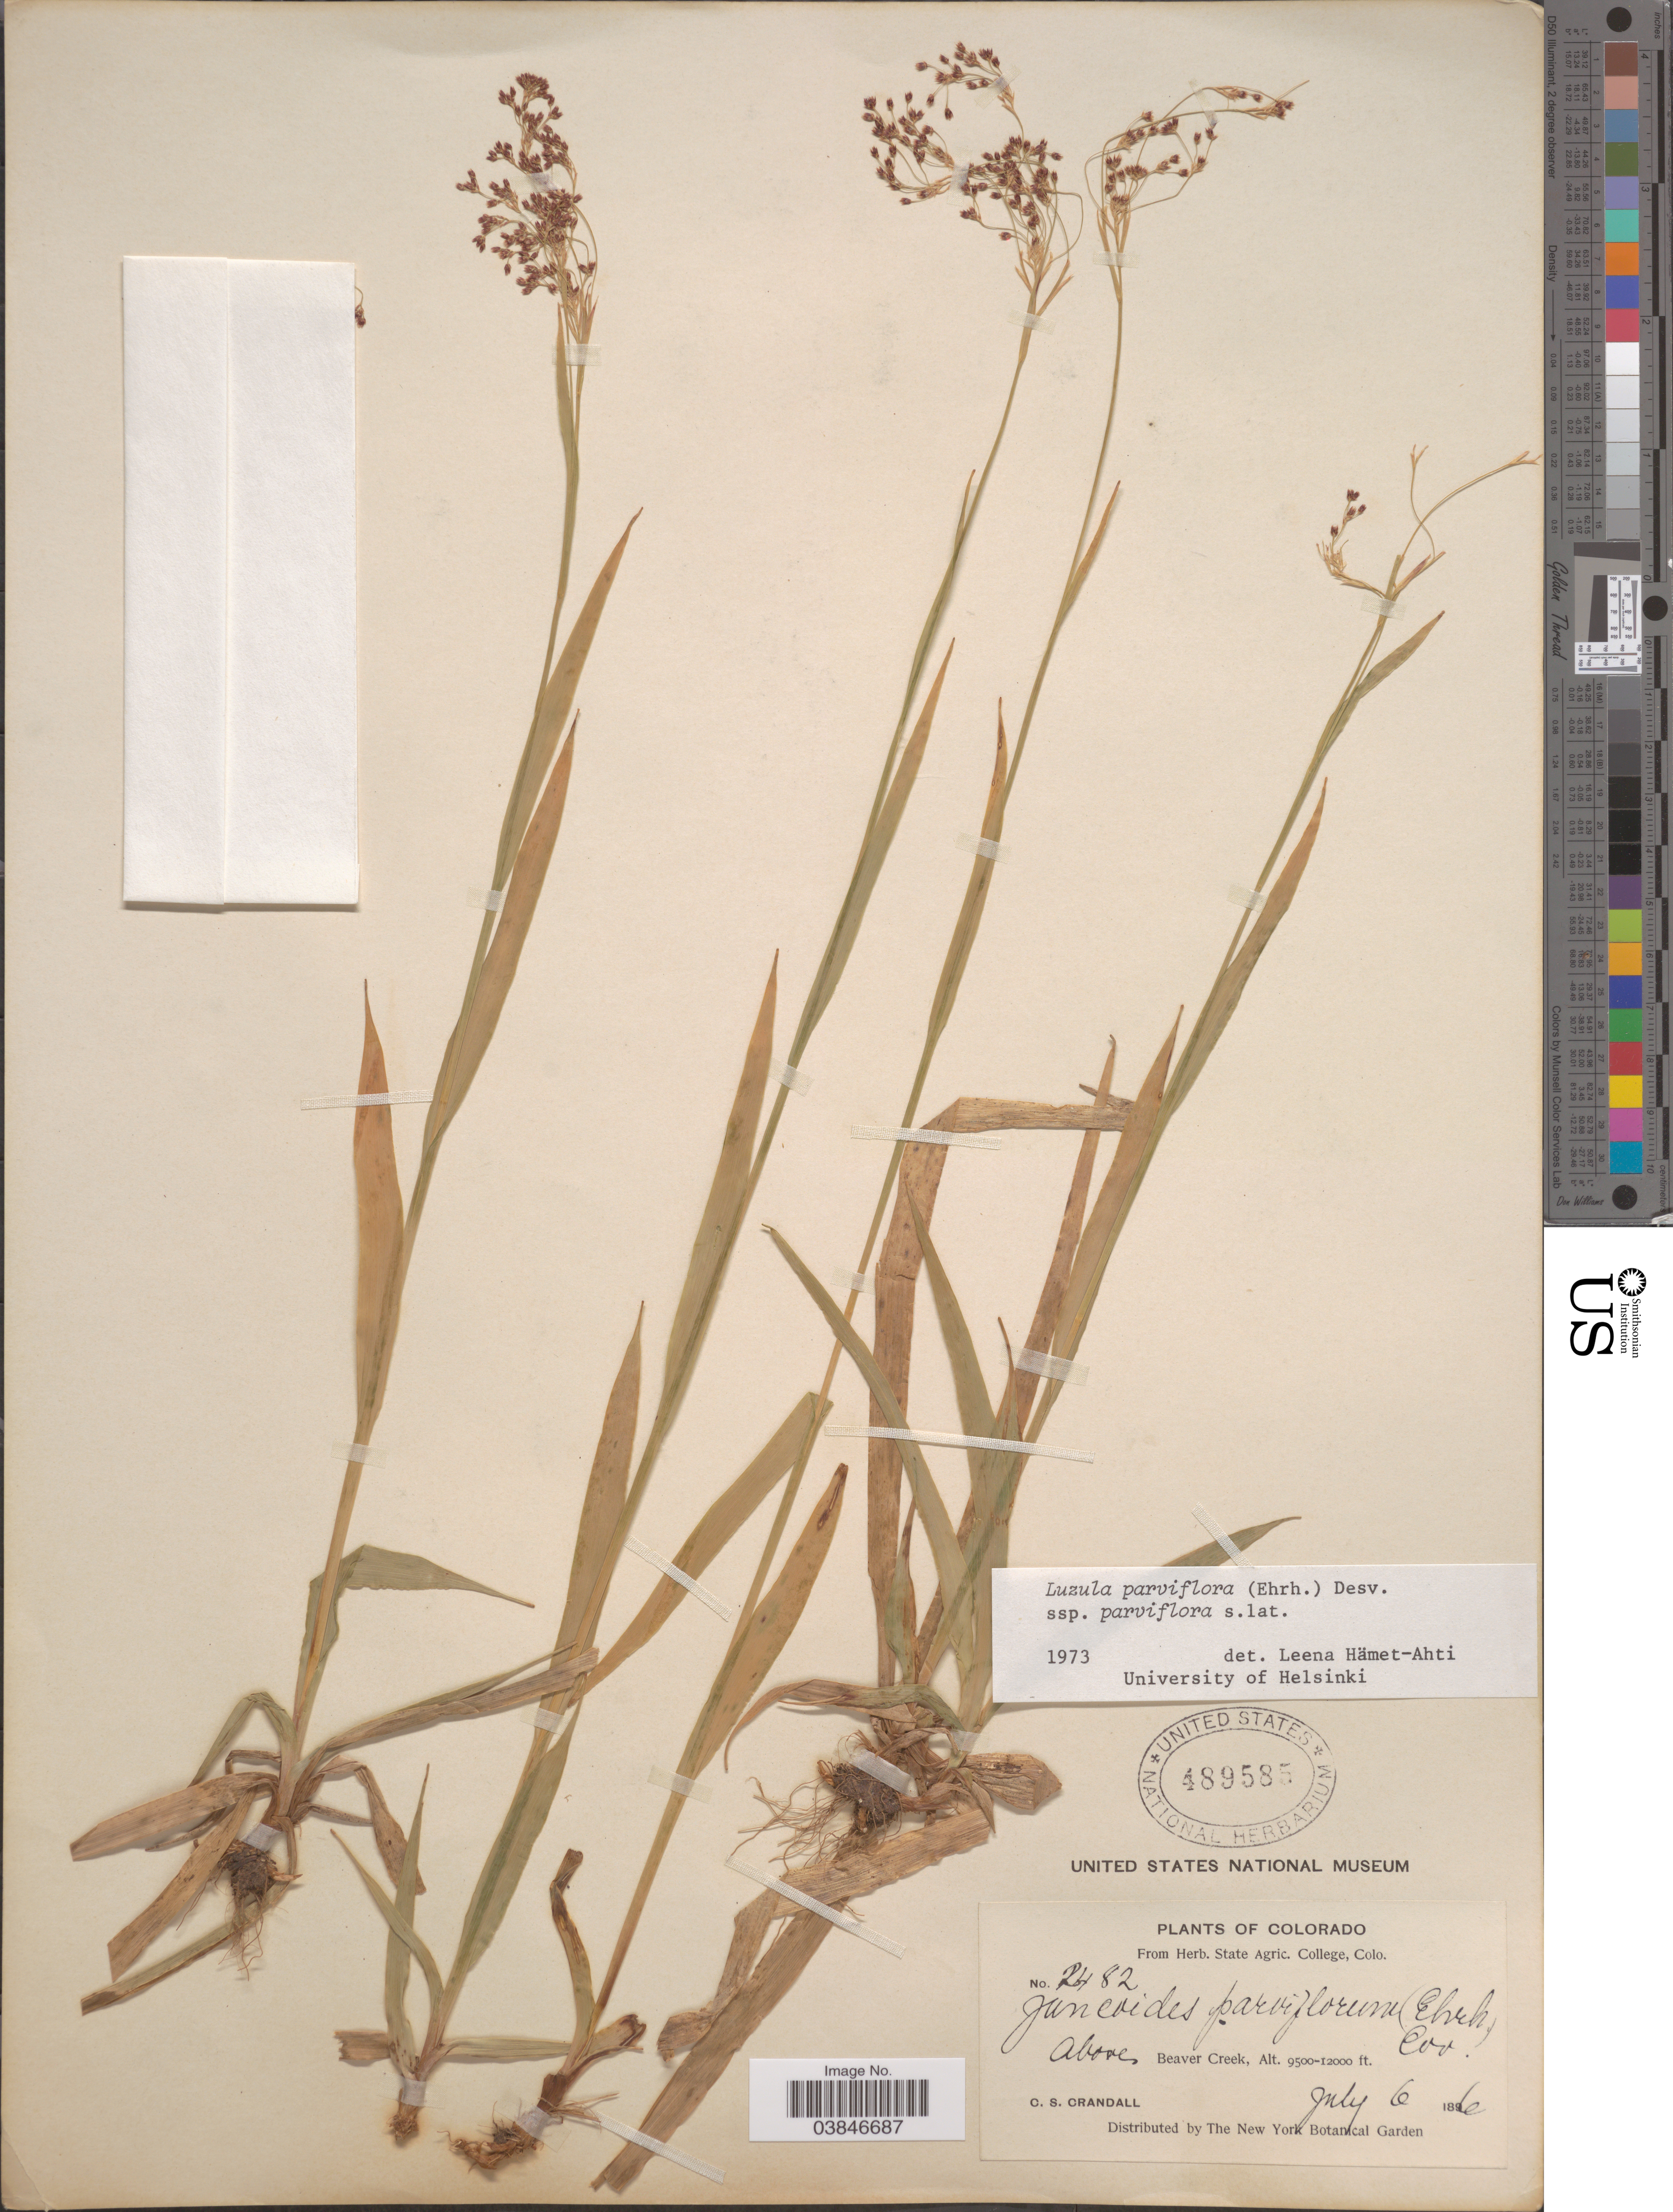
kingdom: Plantae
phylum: Tracheophyta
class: Liliopsida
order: Poales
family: Juncaceae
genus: Luzula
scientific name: Luzula parviflora subsp. parviflora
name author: (Ehrh.) Desv.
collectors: C. Crandall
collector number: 2482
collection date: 1896-07-06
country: United States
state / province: Colorado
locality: Above Beaver Creek.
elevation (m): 2896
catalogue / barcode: US 489585